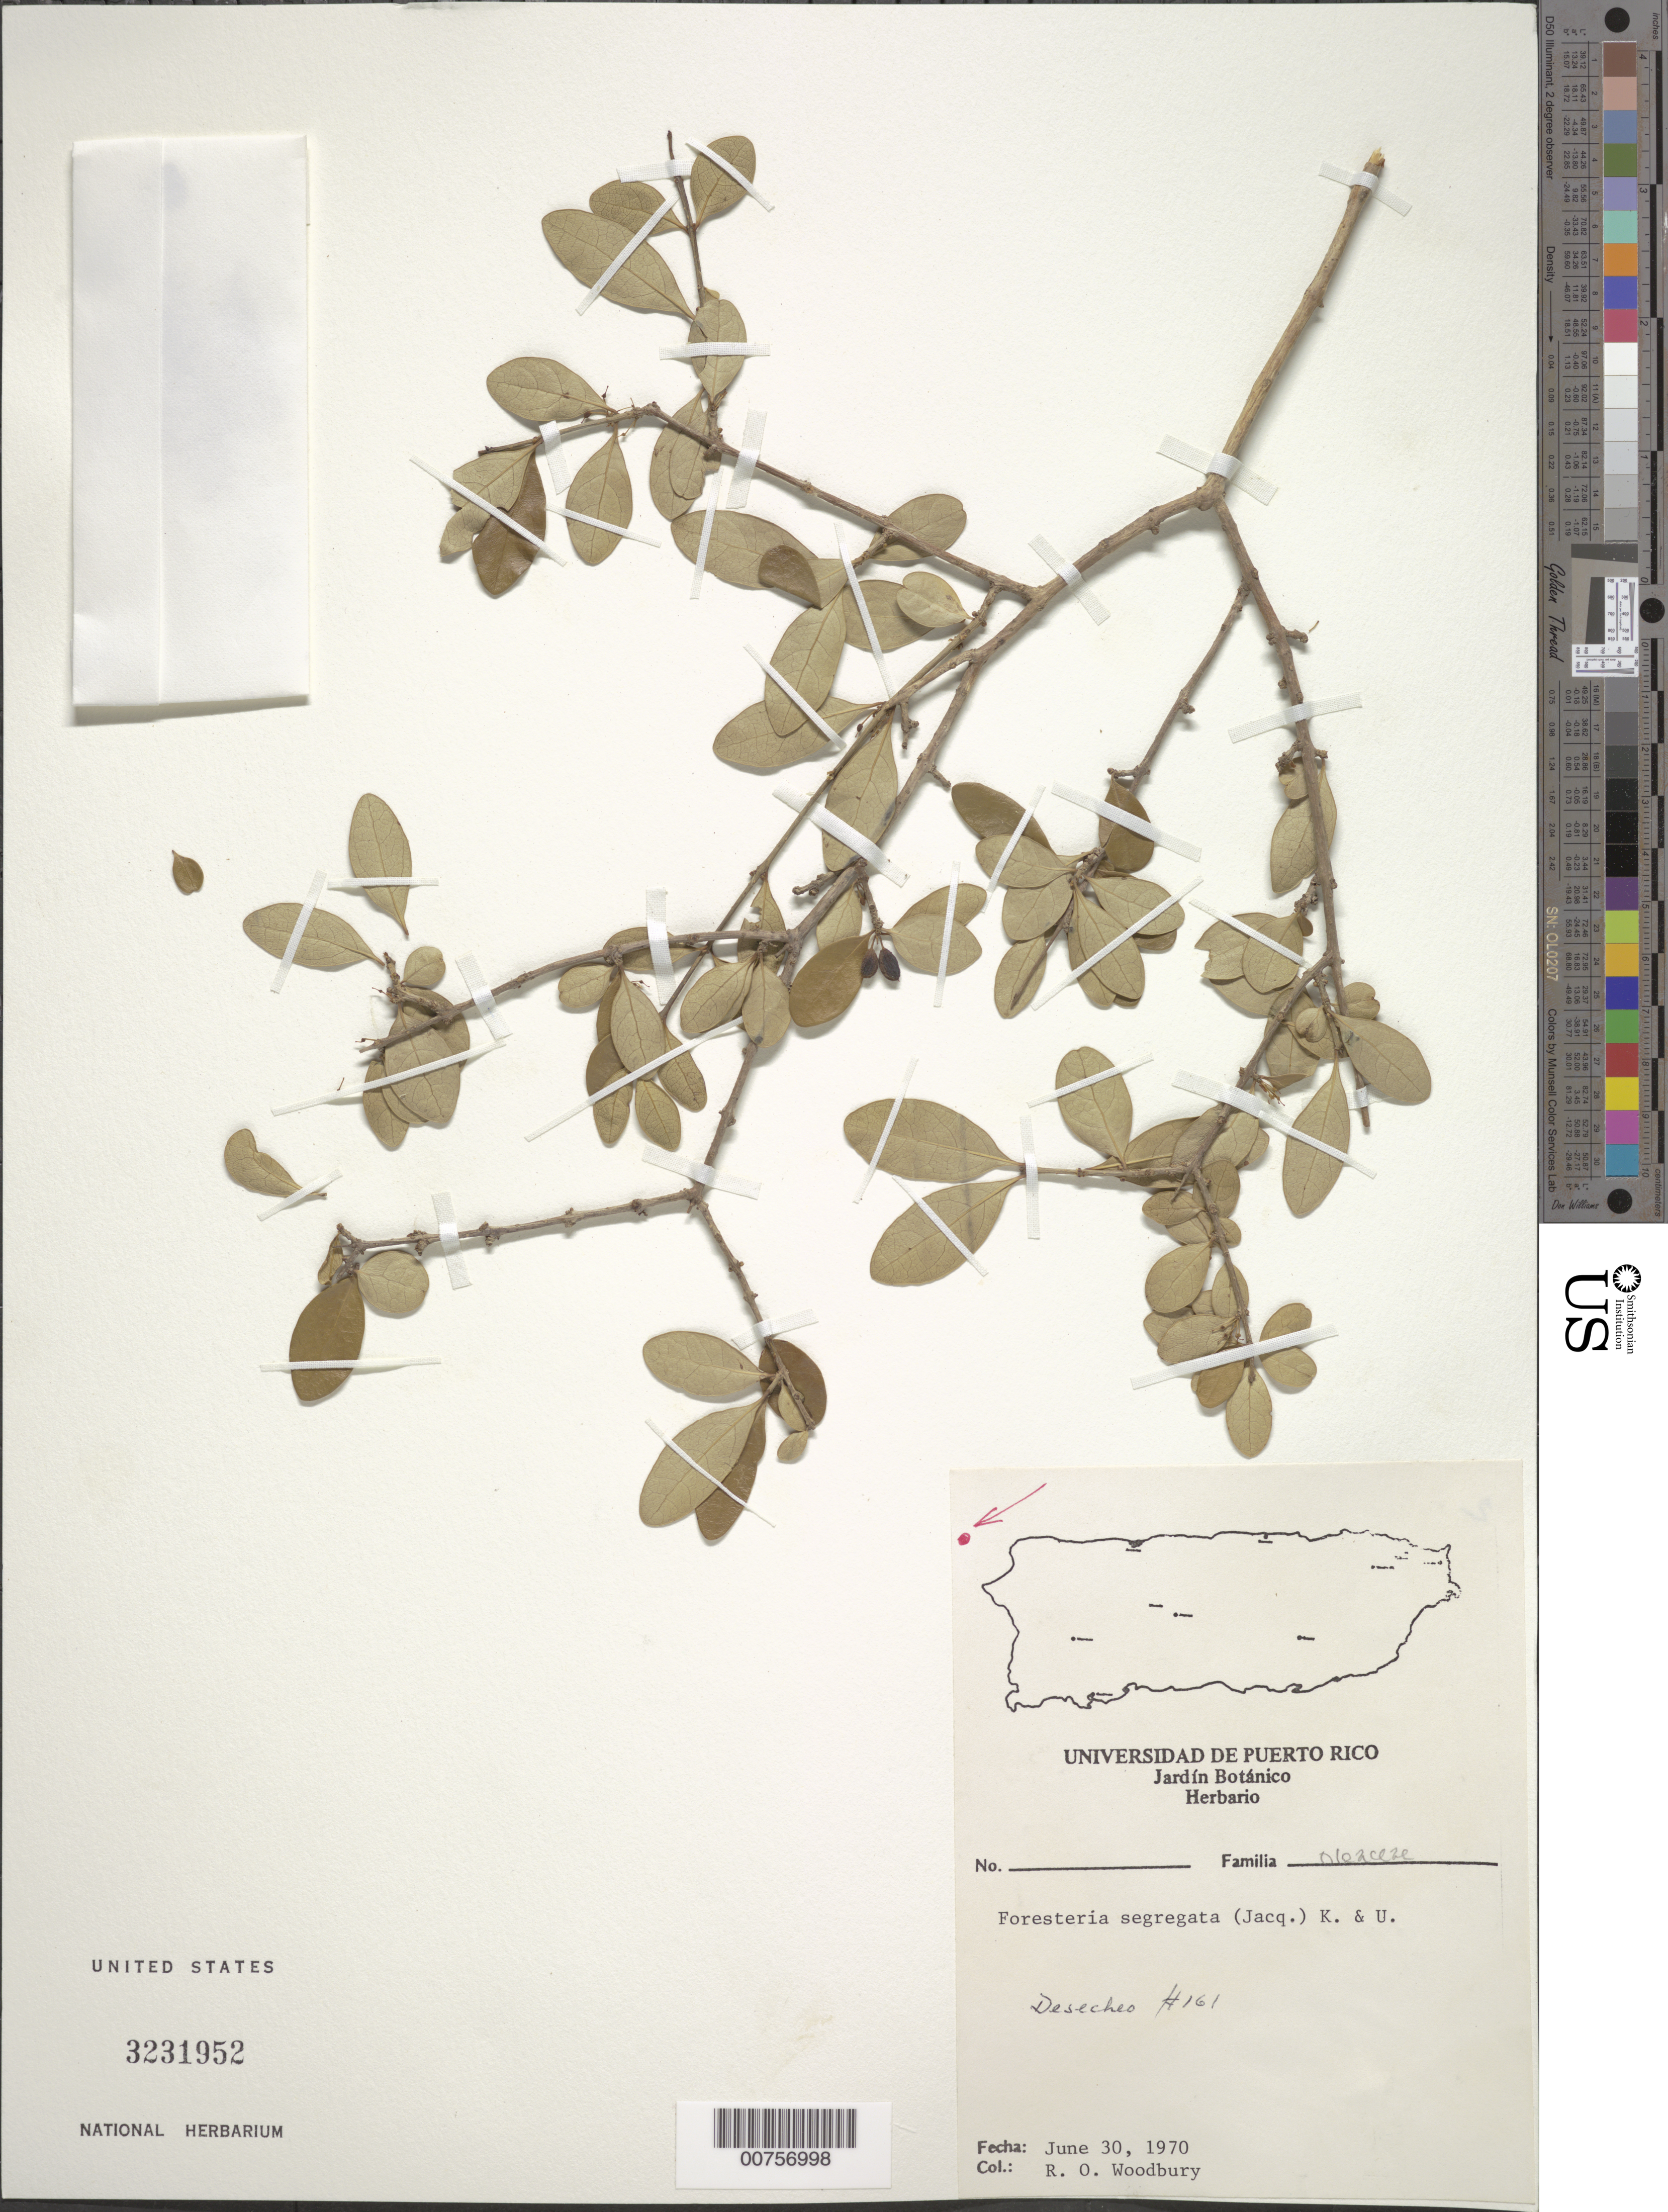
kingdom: Plantae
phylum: Tracheophyta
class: Magnoliopsida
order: Lamiales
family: Oleaceae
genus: Forestiera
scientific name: Forestiera segregata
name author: (Jacq.) Krug & Urb.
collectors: R. O. Woodbury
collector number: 161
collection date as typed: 30 Jun 1970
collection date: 1970-06-30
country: Puerto Rico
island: Desecheo I.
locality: Desecheo Island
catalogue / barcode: US 3231952